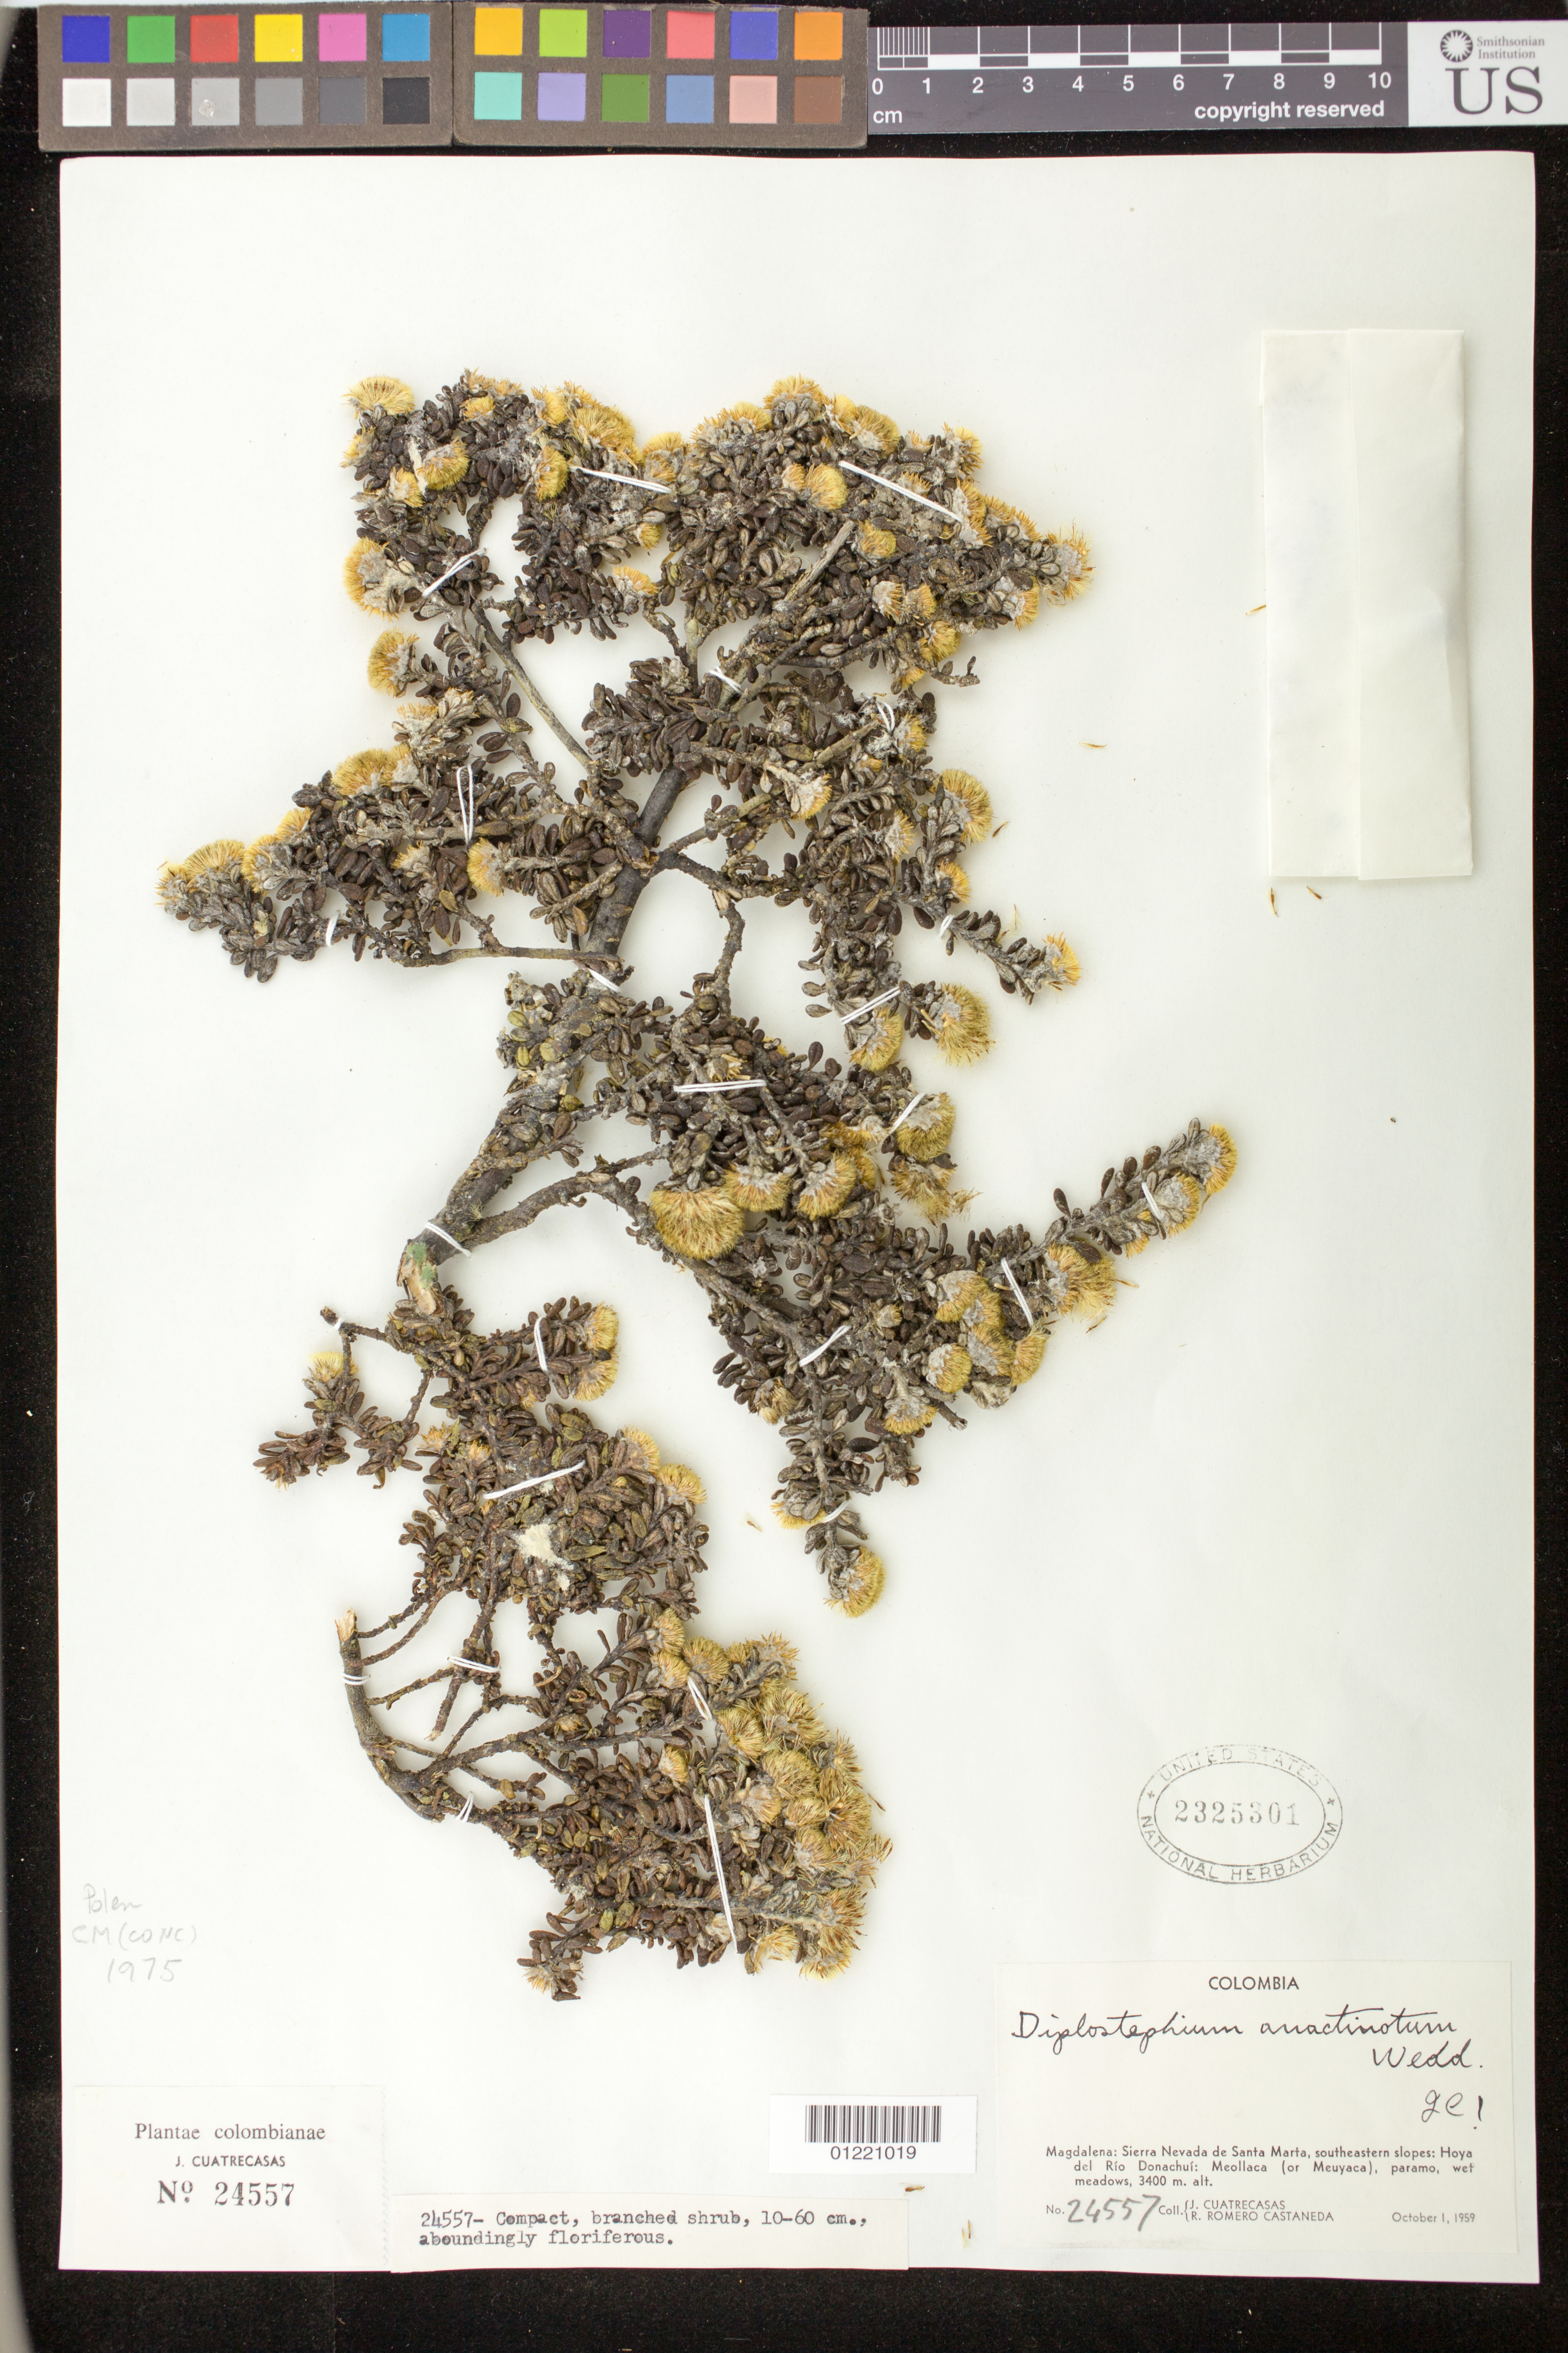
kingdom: Plantae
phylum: Tracheophyta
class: Magnoliopsida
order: Asterales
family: Asteraceae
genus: Diplostephium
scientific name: Diplostephium anactinotum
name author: Wedd.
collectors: J. Cuatrecasas & R. Romero Castañeda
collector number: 24557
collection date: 1959-10-01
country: Colombia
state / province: Magdalena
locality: Sierra Nevada de Santa Marta, southeastern slopes: Hoya del Rio Donachui: Meollaca (or Meuyaca)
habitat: paramo, wet meadows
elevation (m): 3400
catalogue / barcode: US 2325301